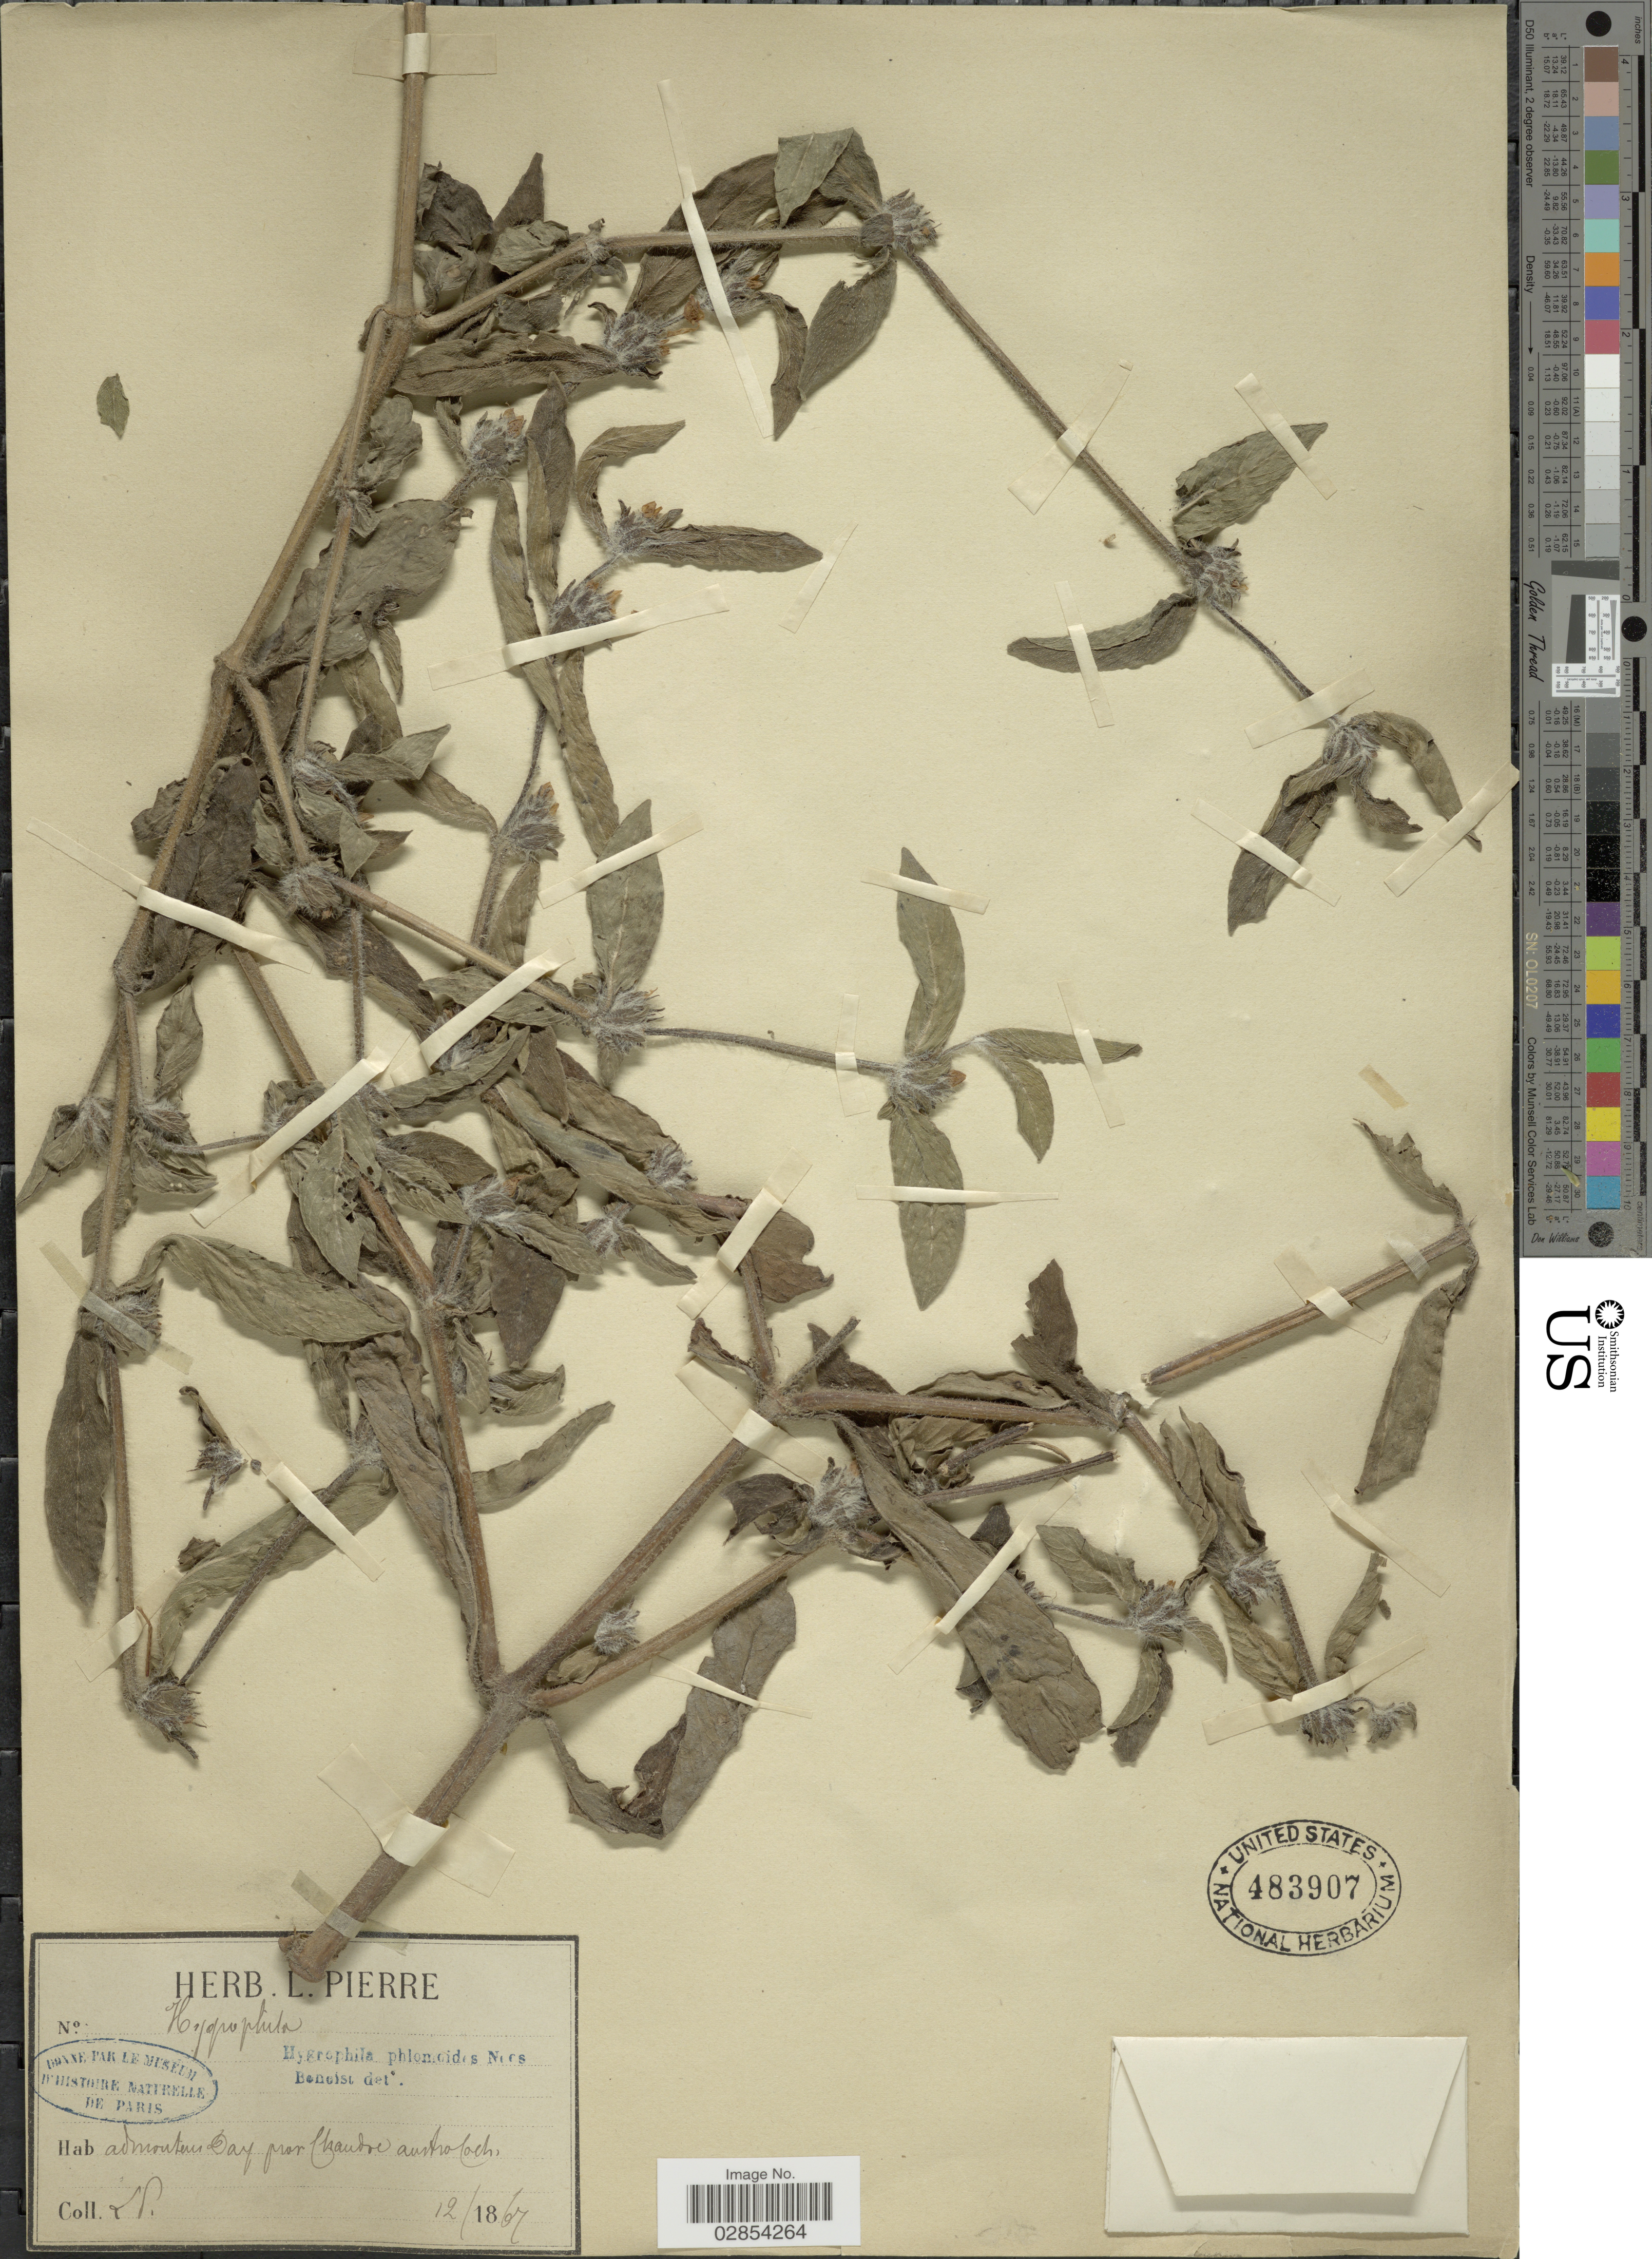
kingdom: Plantae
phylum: Tracheophyta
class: Magnoliopsida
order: Lamiales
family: Acanthaceae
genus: Hygrophila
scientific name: Hygrophila phlomoides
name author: Nees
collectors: L. Pierre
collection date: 1867-12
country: Vietnam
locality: Ad montem Day pror Chandre austro Coch.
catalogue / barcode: US 483907